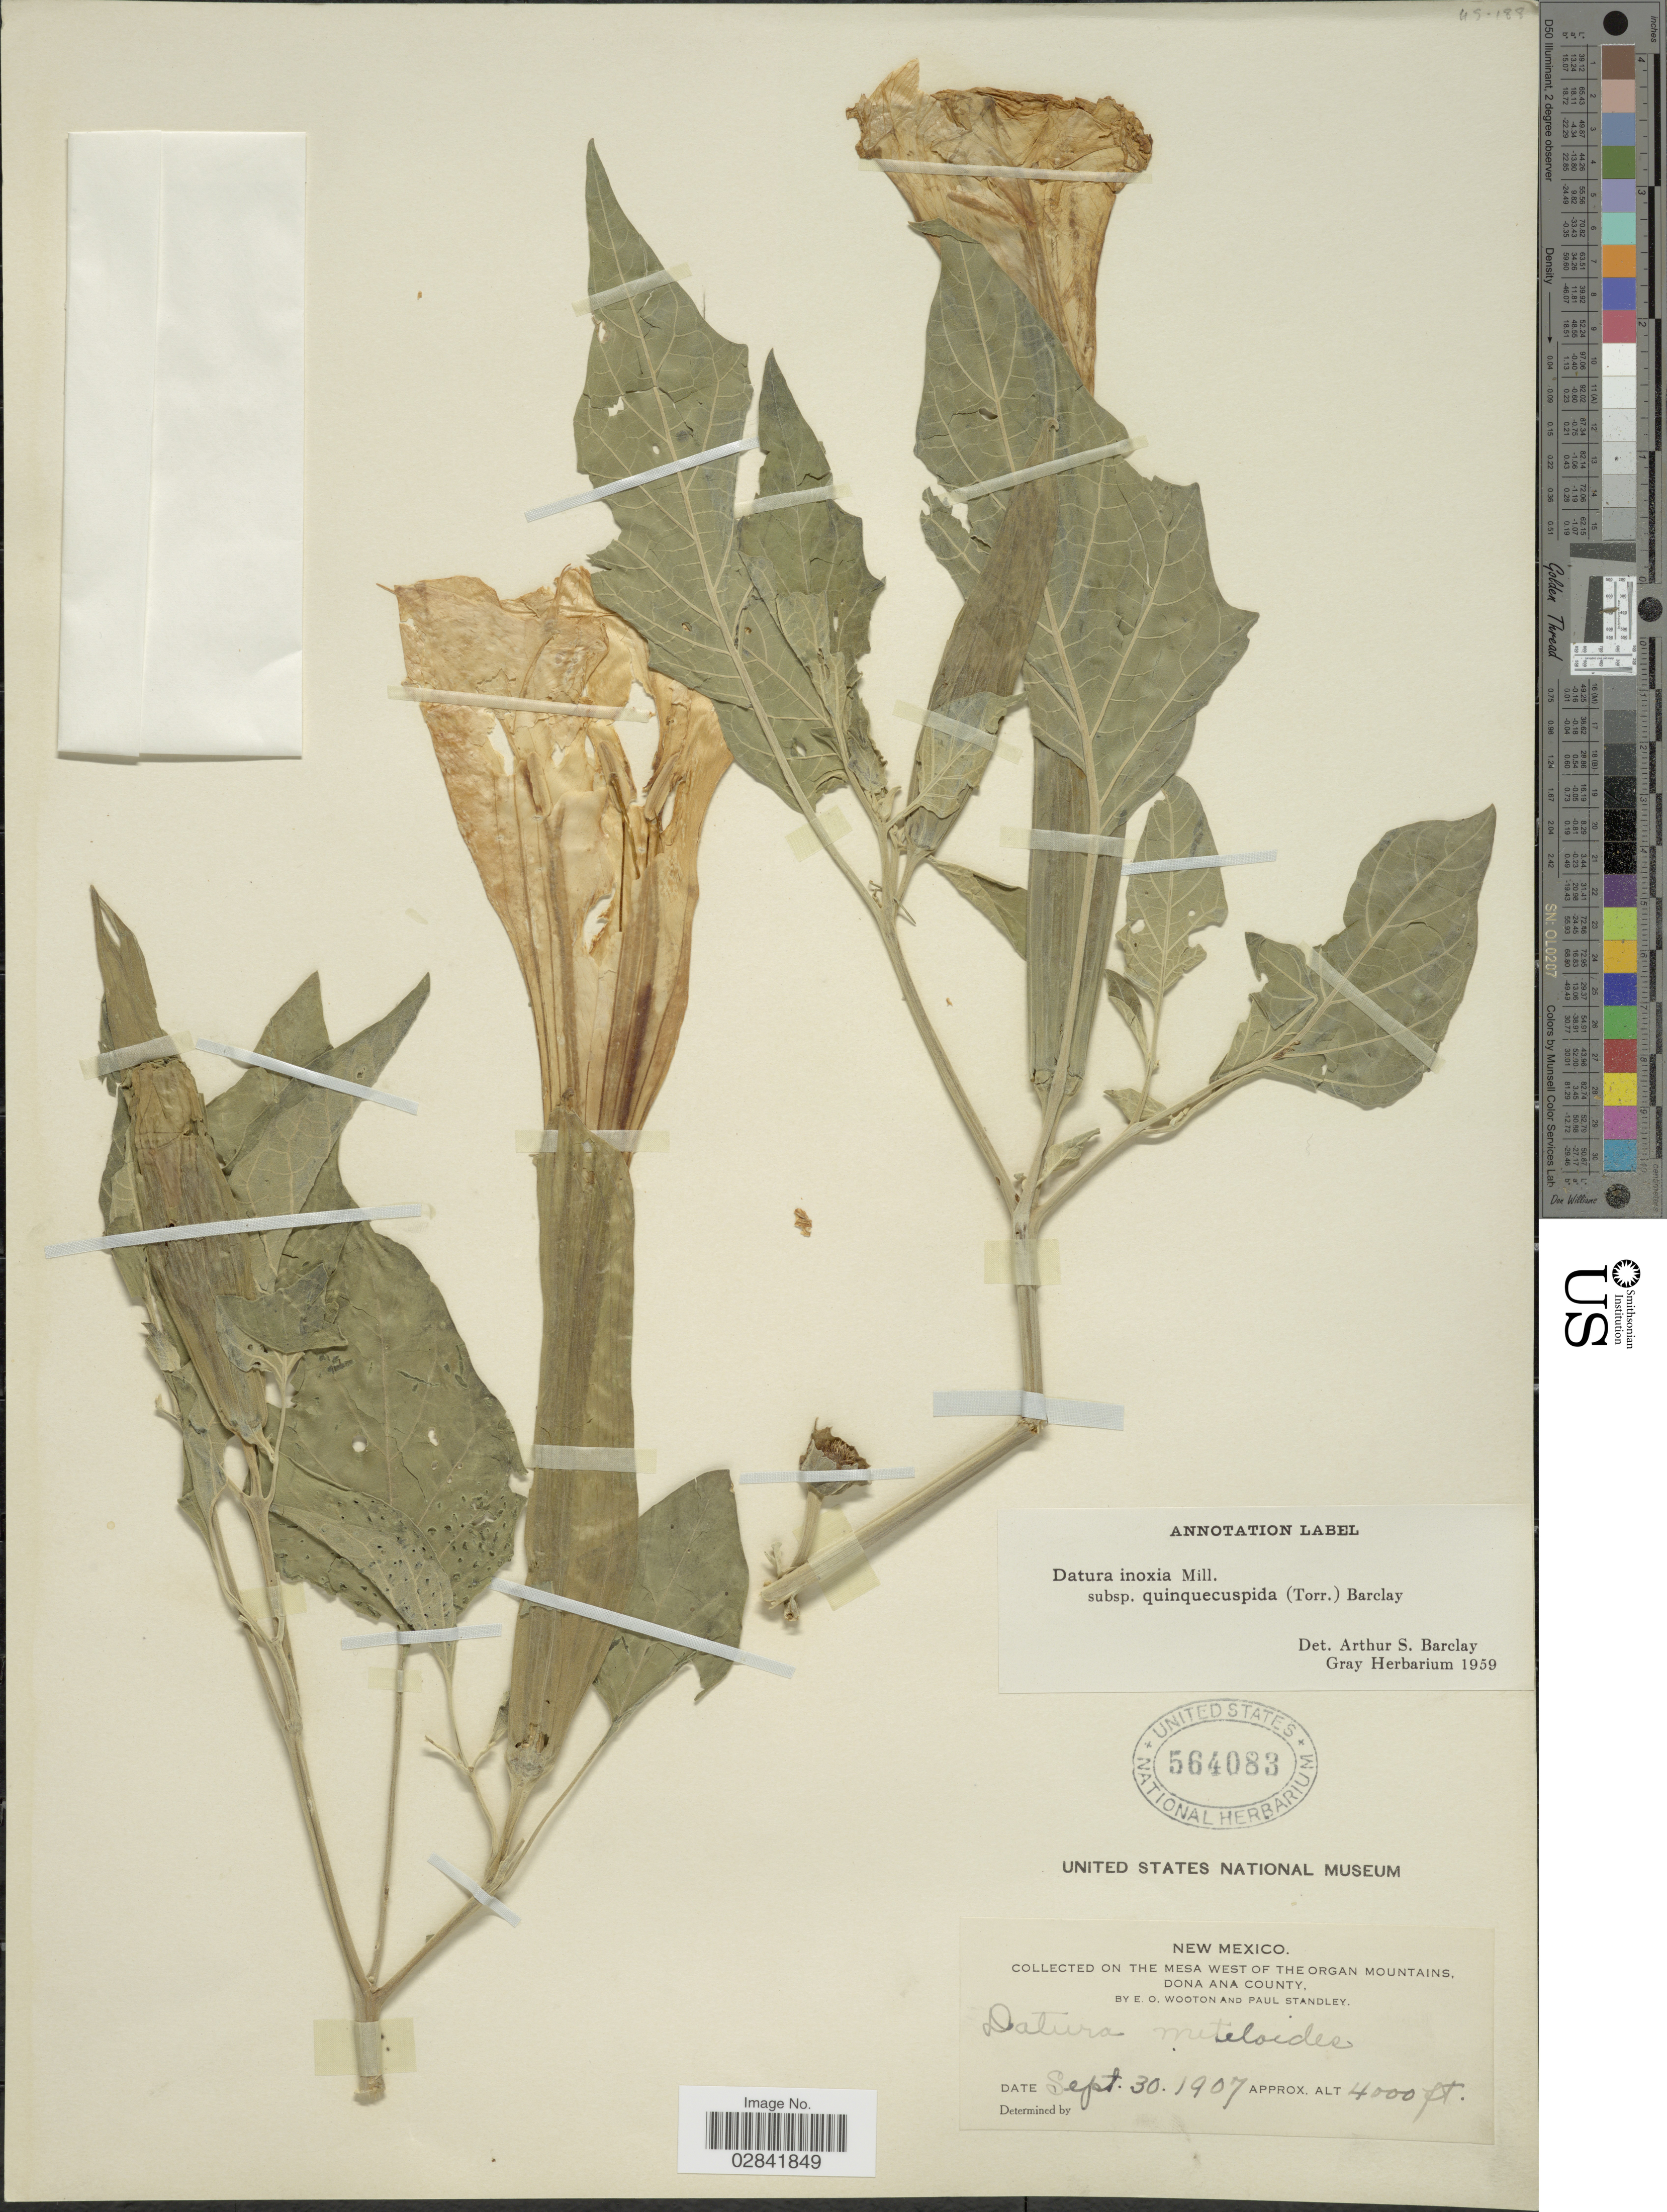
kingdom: Plantae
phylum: Tracheophyta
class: Magnoliopsida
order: Solanales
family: Solanaceae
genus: Datura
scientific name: Datura innoxia subsp. quinquecuspidata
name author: (Torr.) A.S. Barclay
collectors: E. O. Wooton & P. C. Standley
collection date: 1907-09-30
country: United States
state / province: New Mexico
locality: Collected on the mesa west of The Organ Mountains, Dona Ana County.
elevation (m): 1219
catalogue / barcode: US 564083